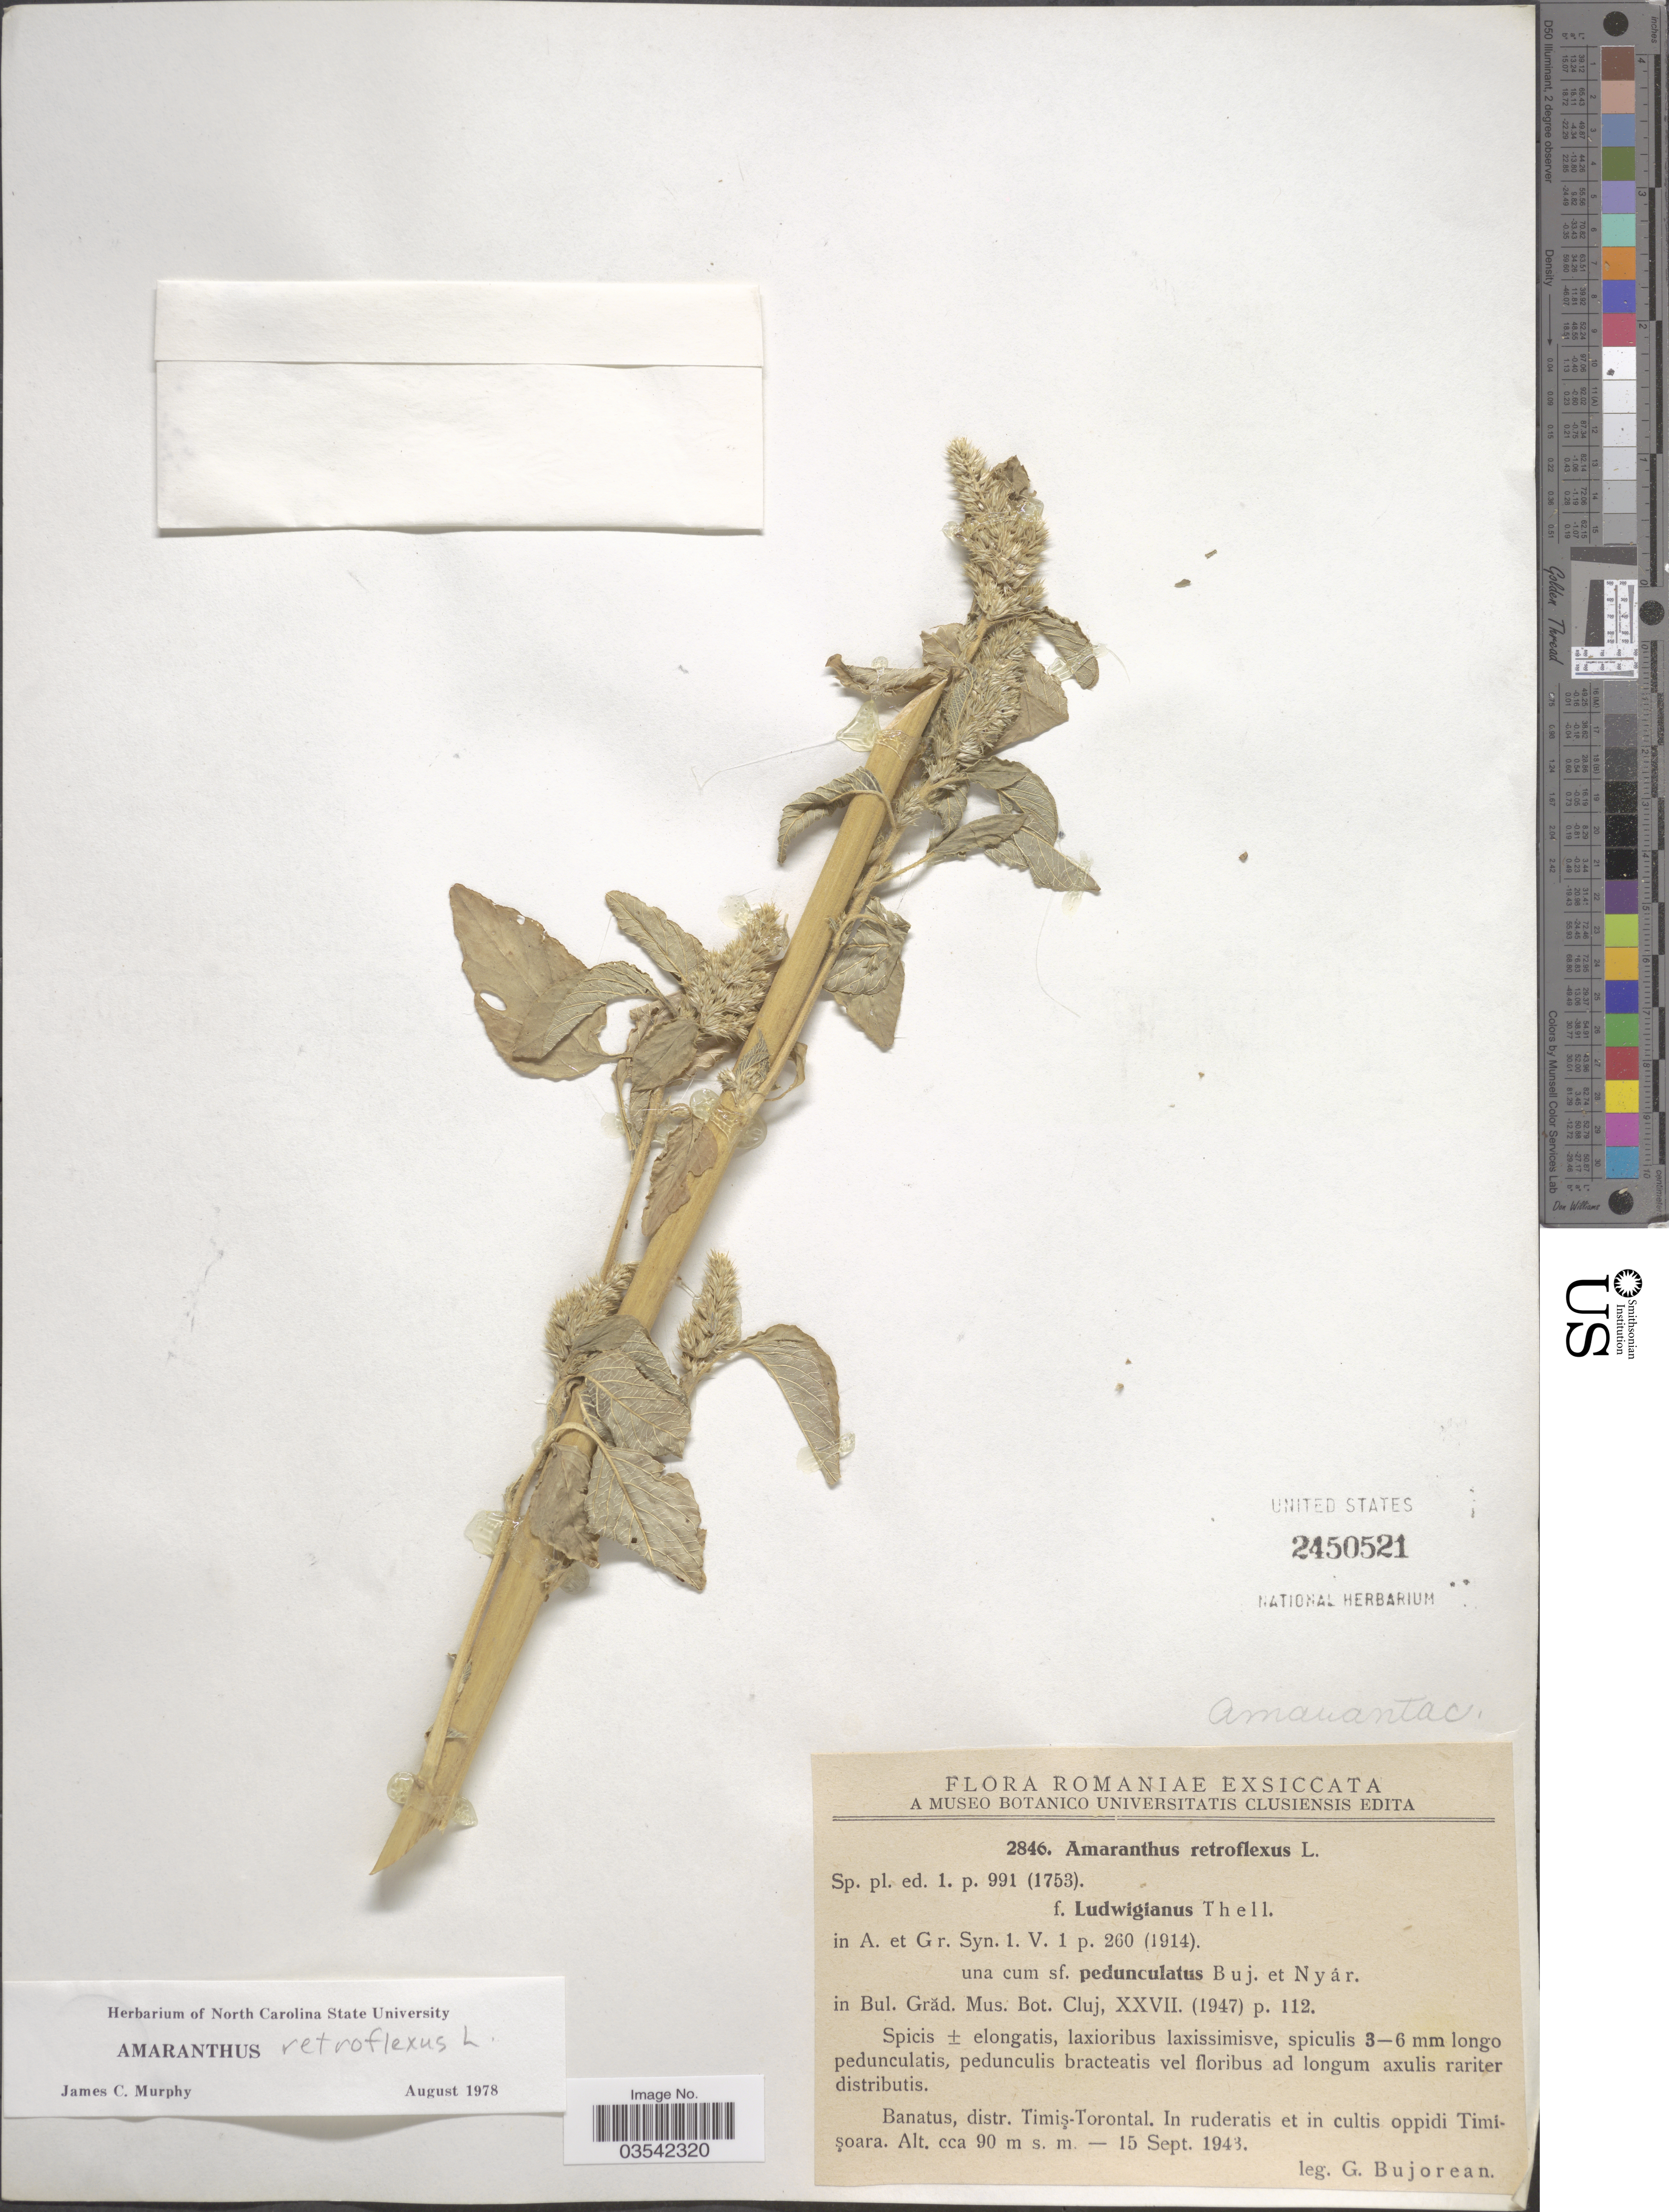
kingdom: Plantae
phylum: Tracheophyta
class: Magnoliopsida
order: Caryophyllales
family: Amaranthaceae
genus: Amaranthus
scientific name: Amaranthus retroflexus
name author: L.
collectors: G. Bujorean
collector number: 2846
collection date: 1943-09-15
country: Romania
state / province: Timis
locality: Banatus, distr. Timiş-Torontal. In ruderatis et in cultis oppidi Timişoara.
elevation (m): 90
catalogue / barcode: US 2450521